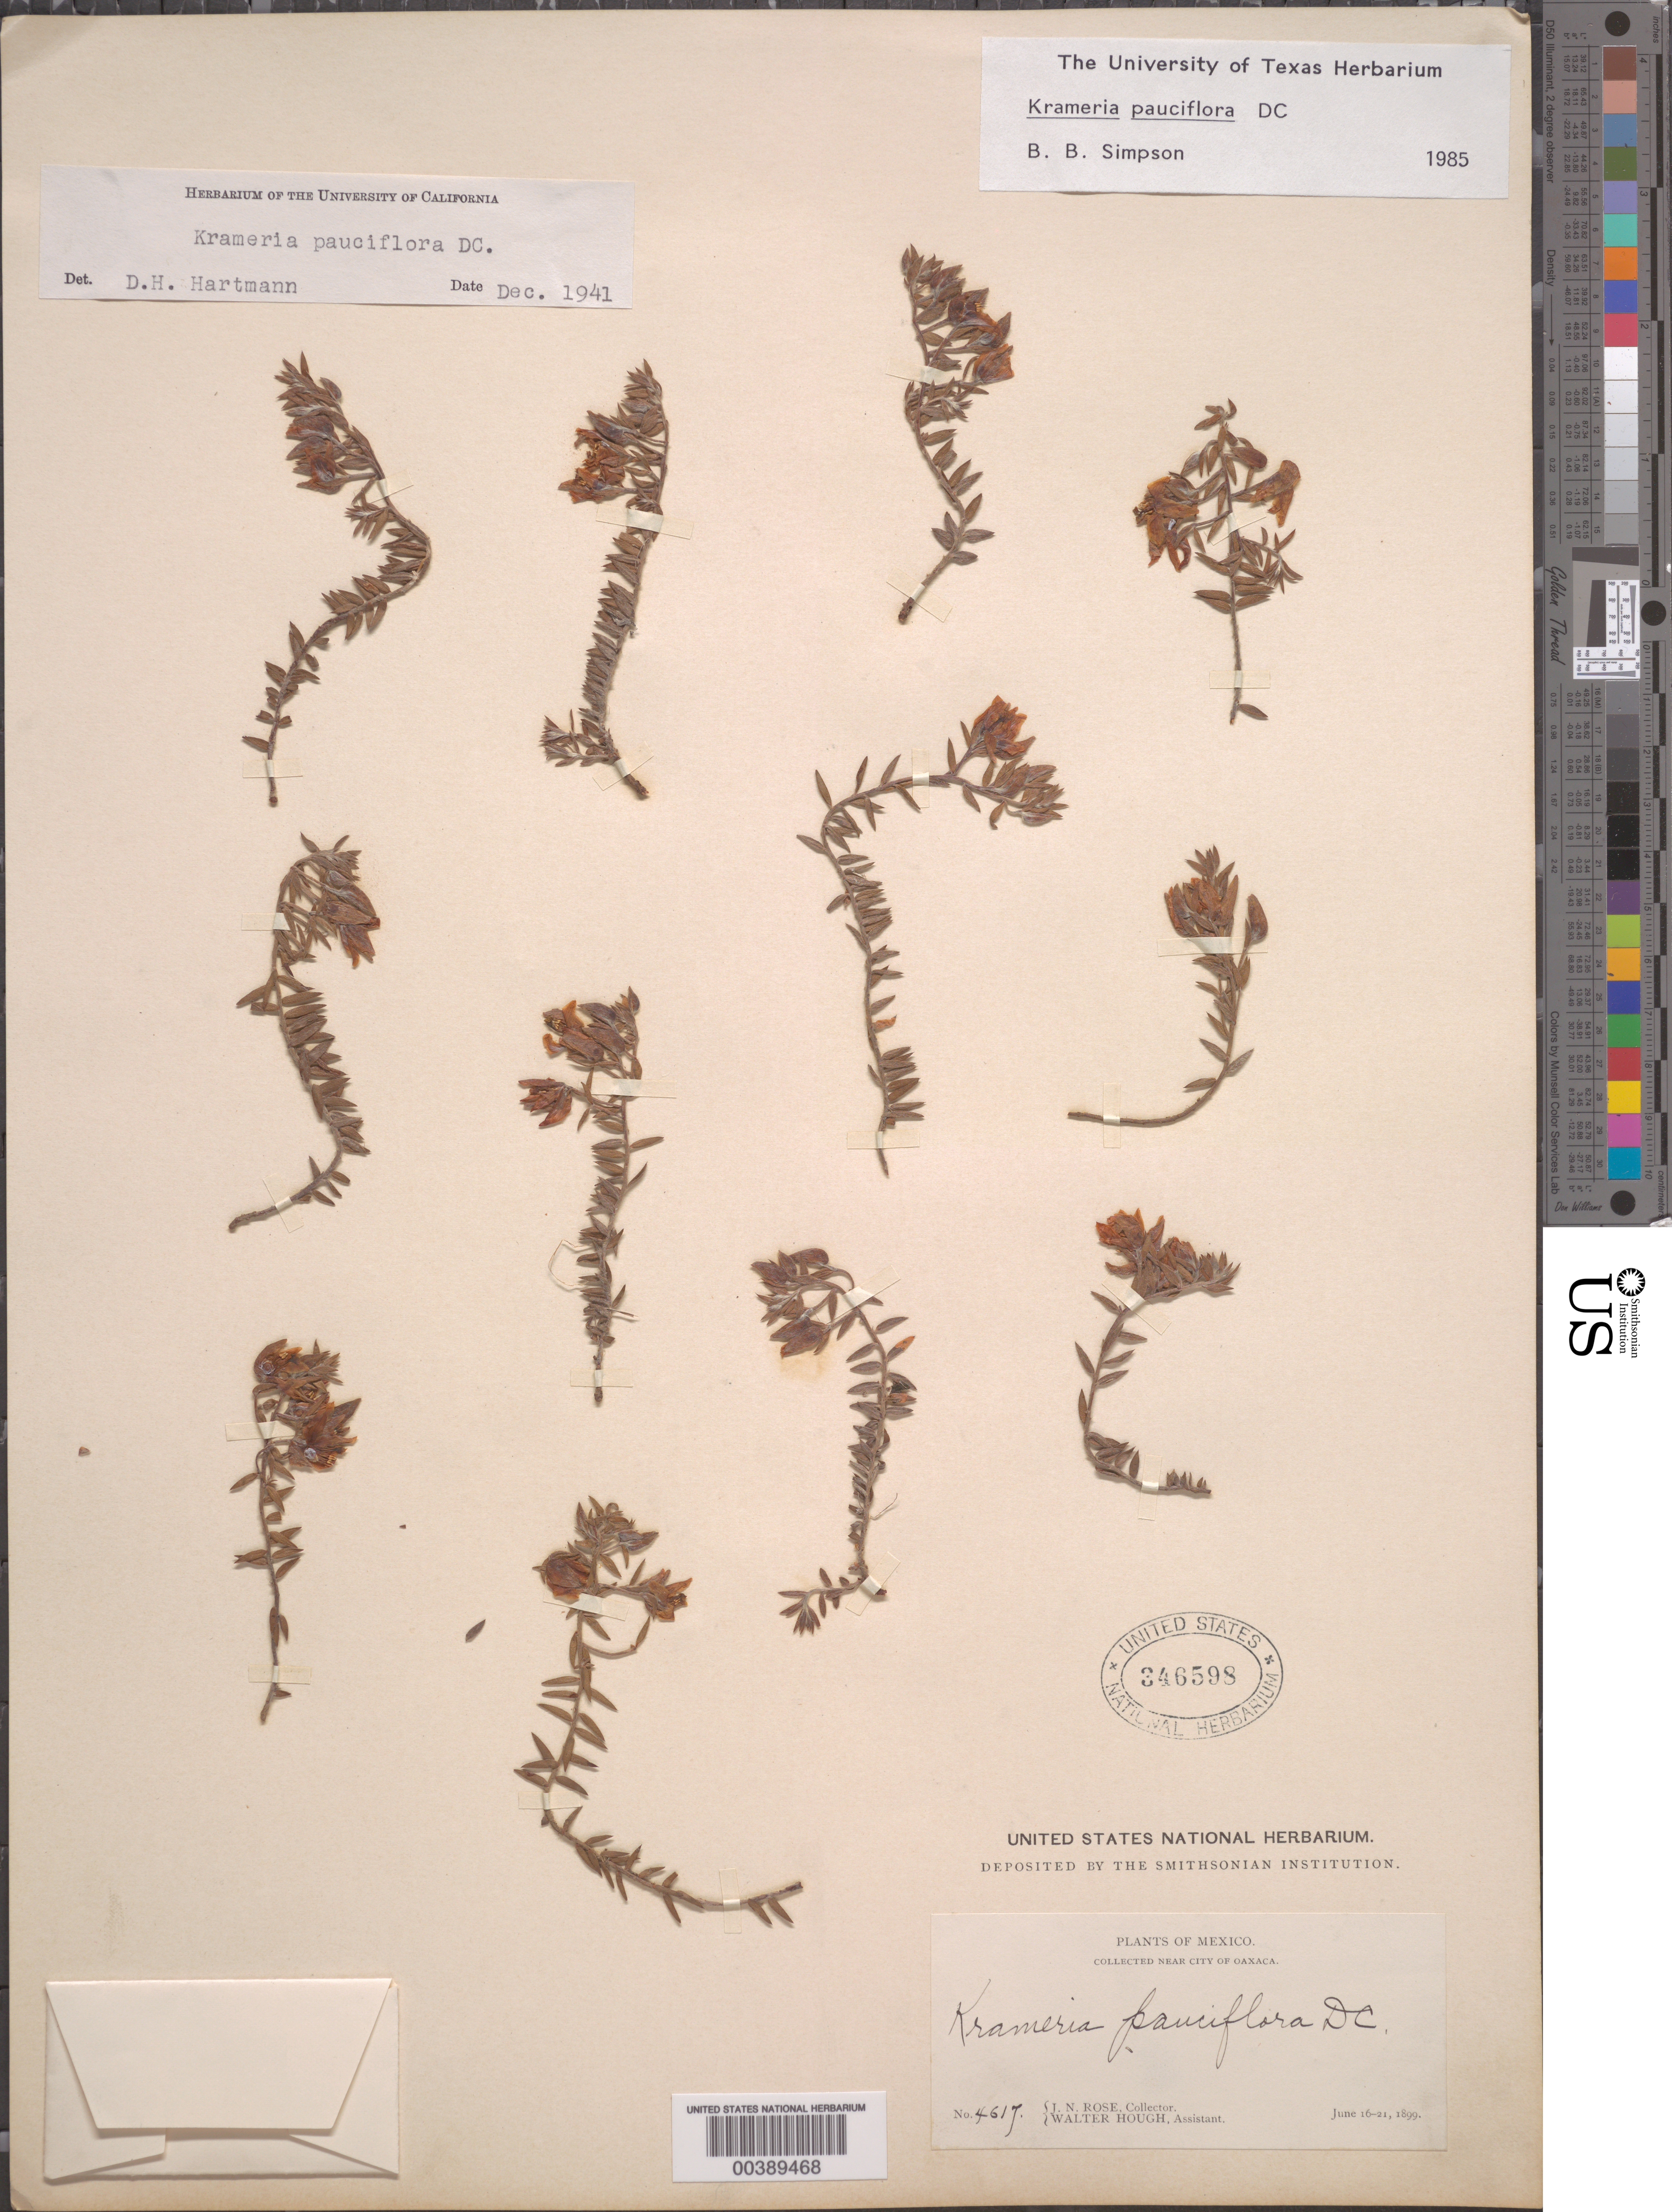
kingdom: Plantae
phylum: Tracheophyta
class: Magnoliopsida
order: Zygophyllales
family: Krameriaceae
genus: Krameria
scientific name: Krameria pauciflora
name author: DC.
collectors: J. N. Rose & W. Hough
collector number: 4617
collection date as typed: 16 Jun 1899 to 21 Jun 1899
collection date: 1899-06-16/1899-06-21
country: Mexico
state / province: Oaxaca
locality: Near city of Oaxaca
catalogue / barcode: US 346598